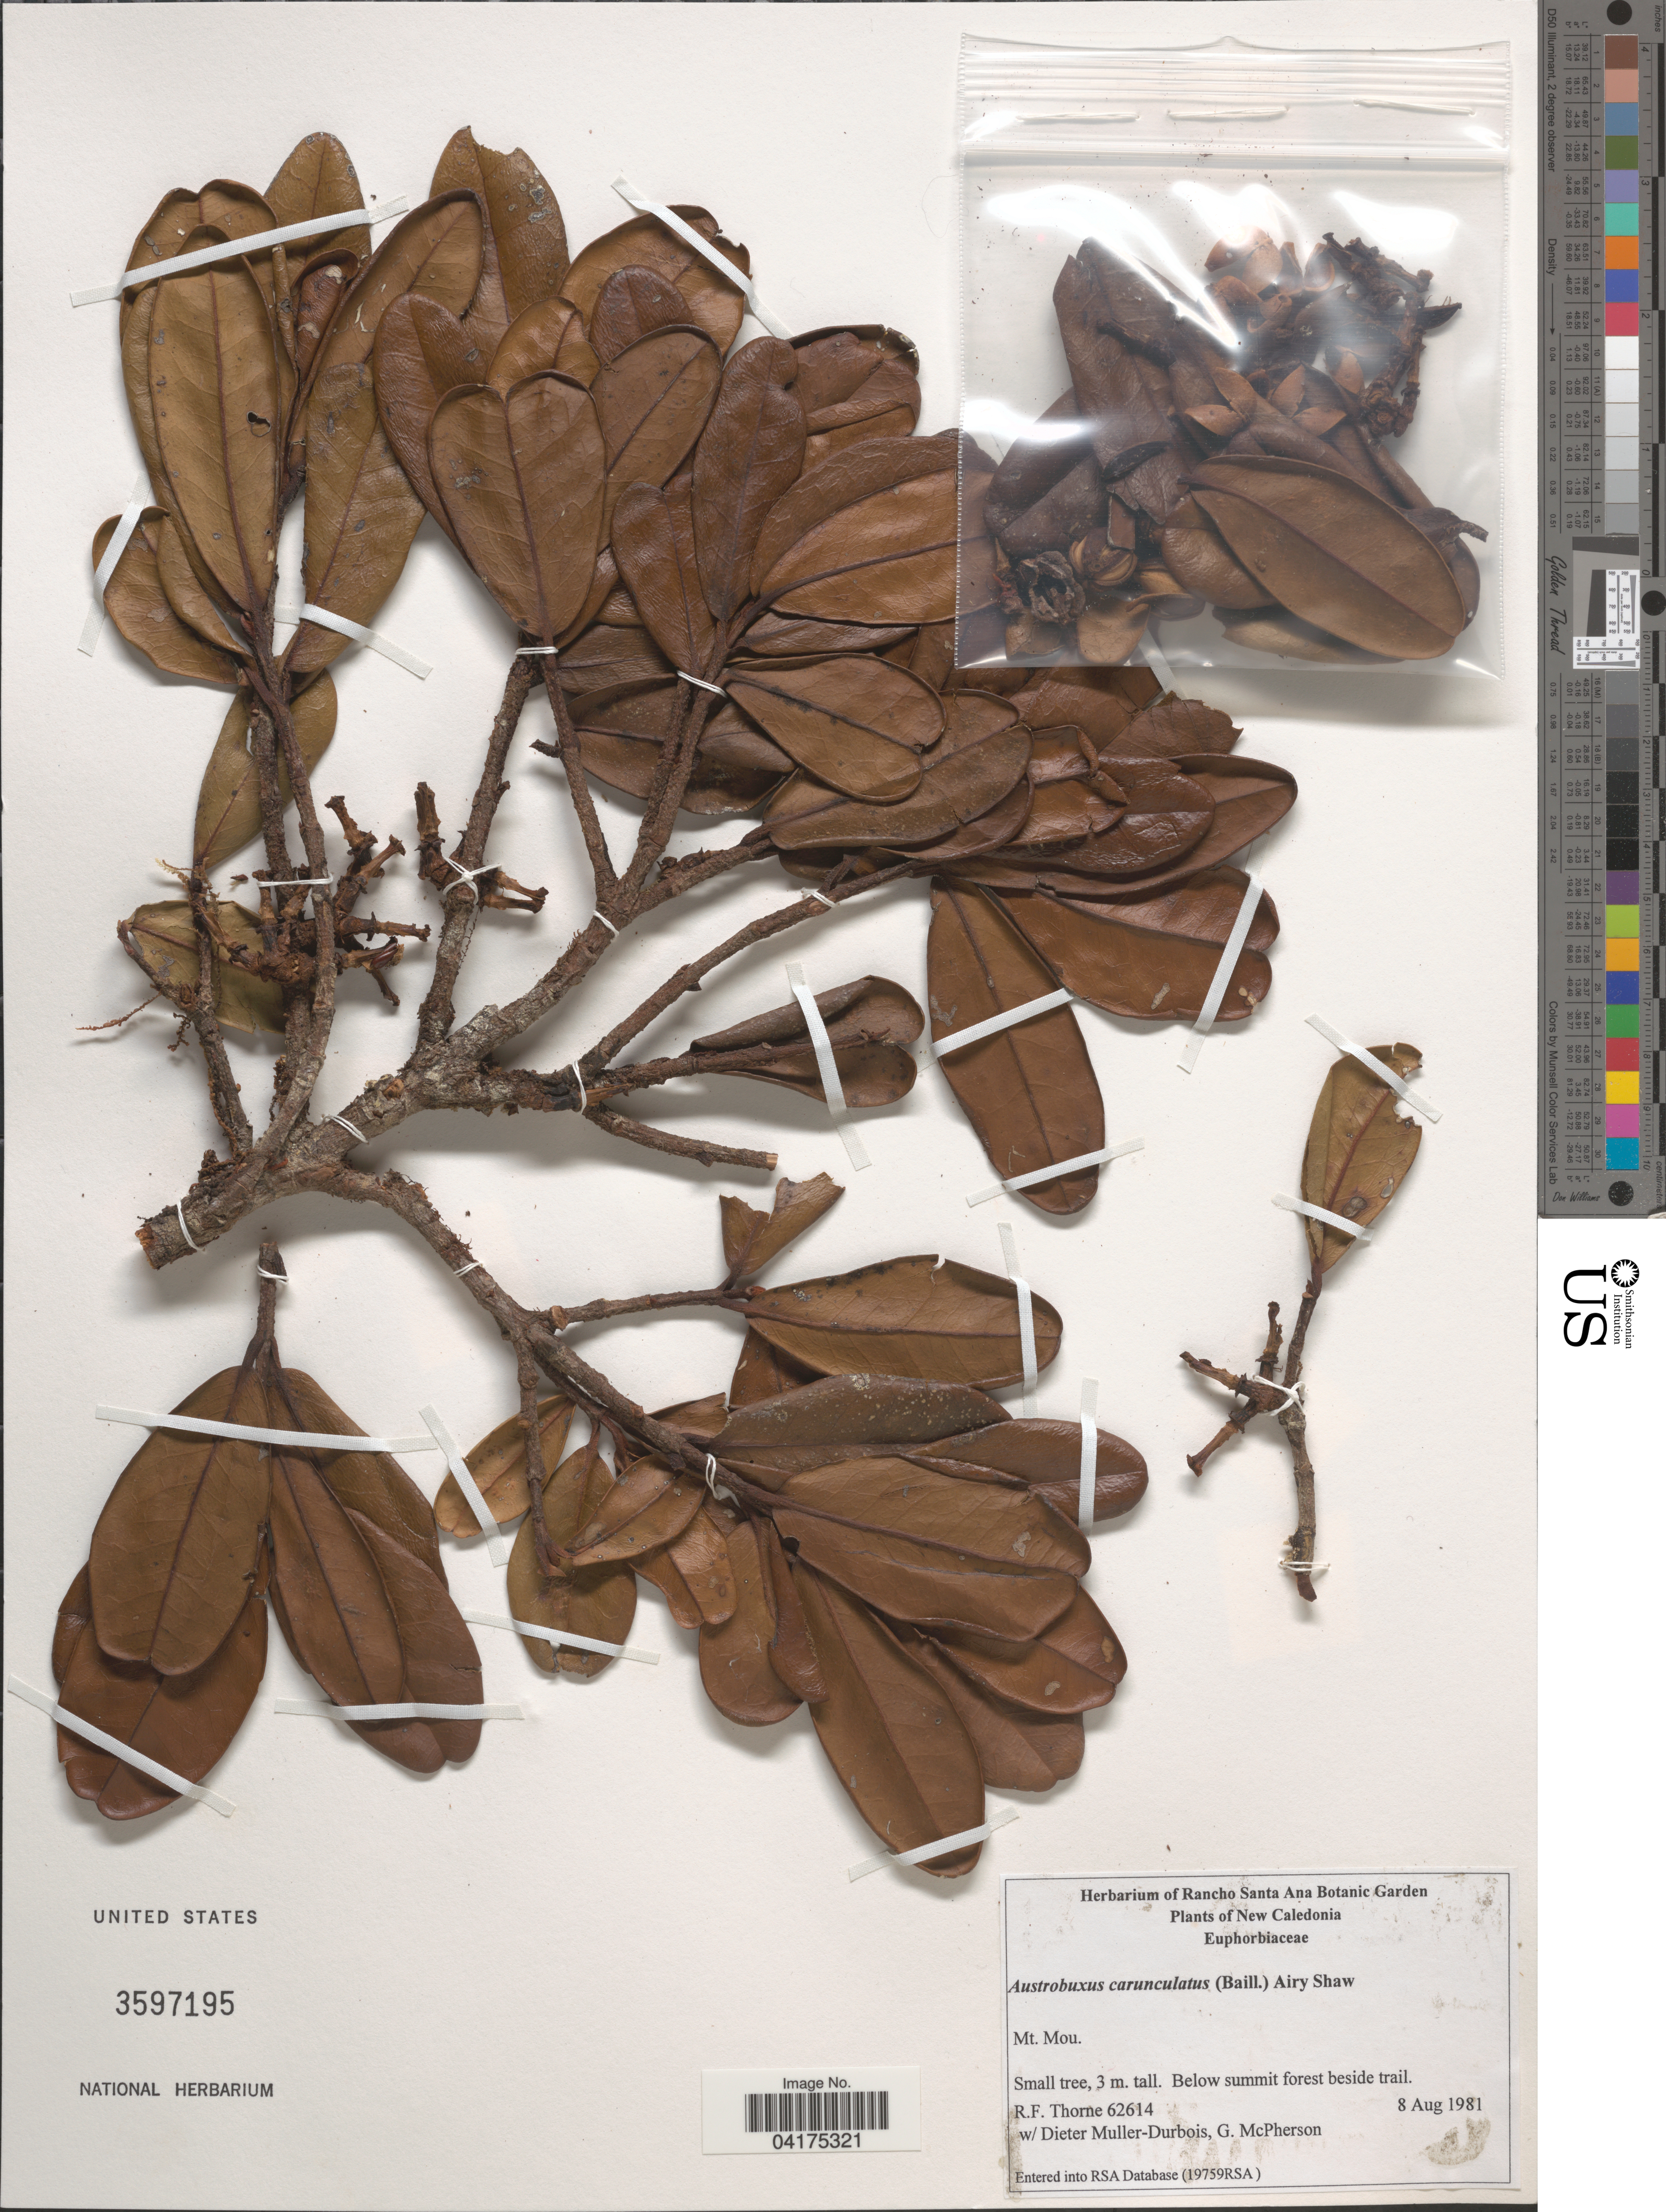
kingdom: Plantae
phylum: Tracheophyta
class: Magnoliopsida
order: Malpighiales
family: Picrodendraceae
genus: Austrobuxus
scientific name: Austrobuxus carunculatus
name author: (Baill.) Airy Shaw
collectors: R. Thorne, D. Muller & G. McPherson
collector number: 62614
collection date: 1981-08-08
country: New Caledonia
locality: Mt. Mou.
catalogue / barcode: US 3597195